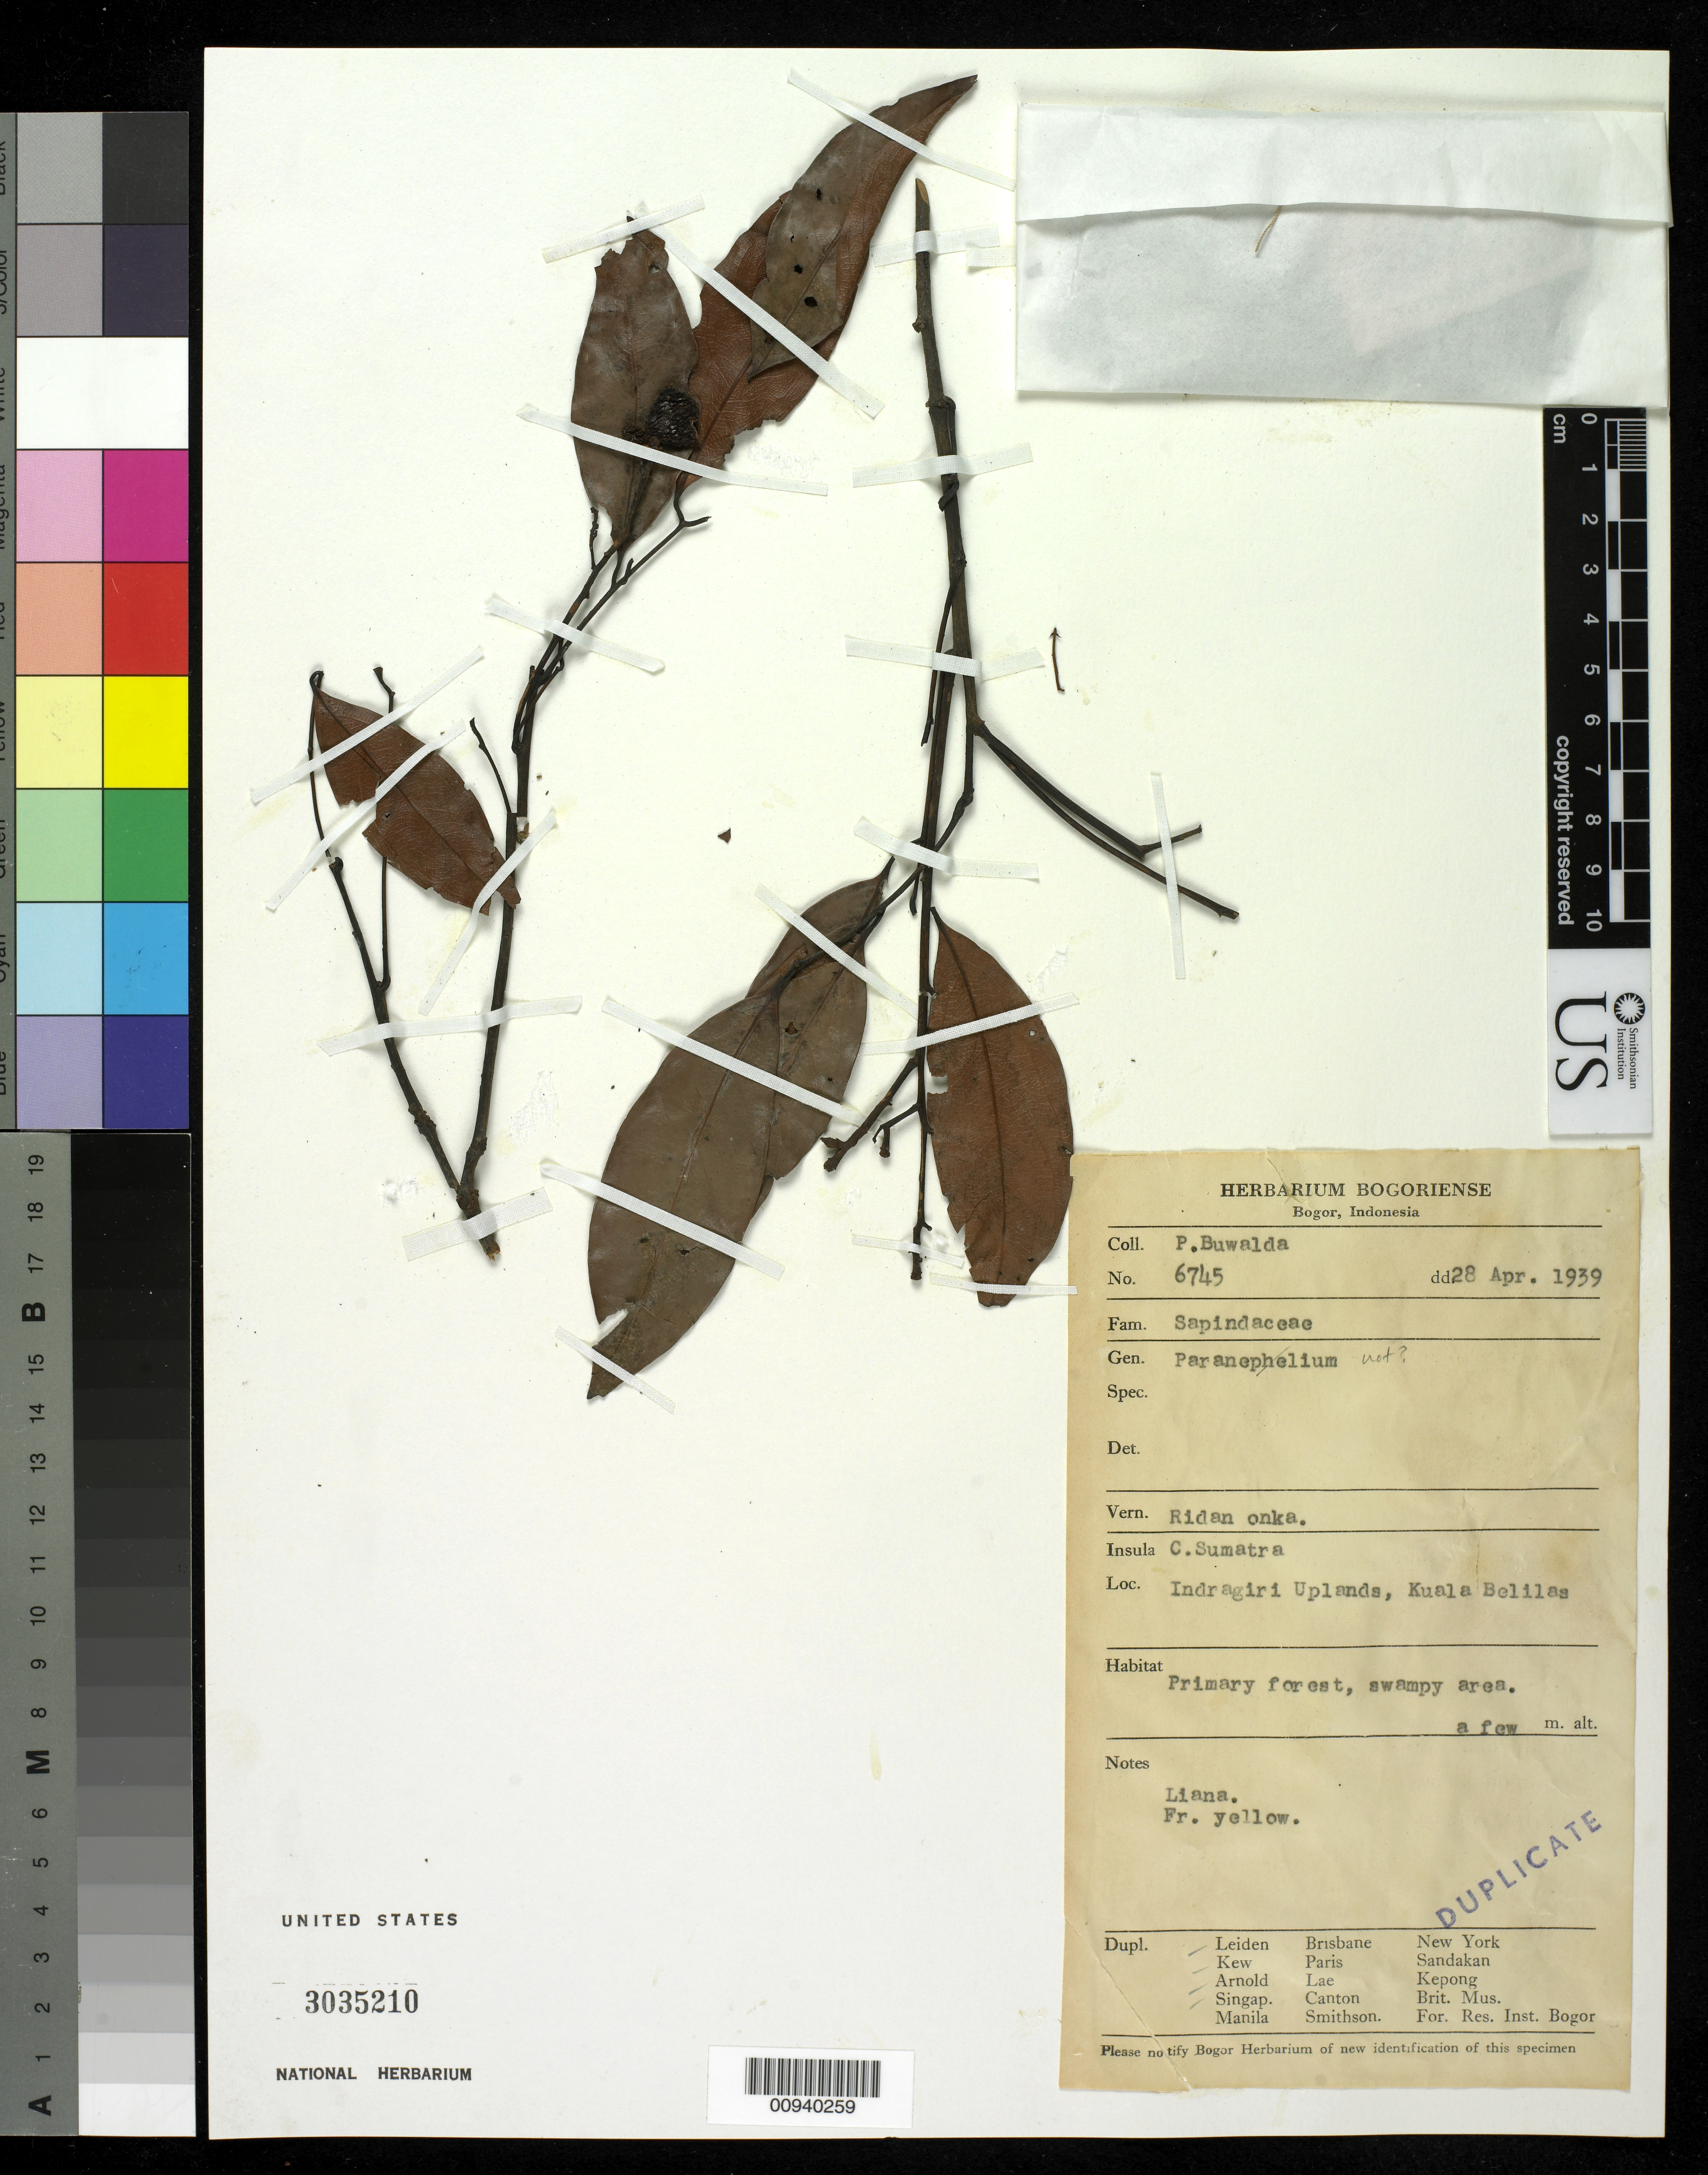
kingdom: Plantae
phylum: Tracheophyta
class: Magnoliopsida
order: Sapindales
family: Sapindaceae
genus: Amesiodendron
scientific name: Amesiodendron sp.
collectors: P. Buwalda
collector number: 6745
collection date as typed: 20 Apr 1939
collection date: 1939-04-20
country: Indonesia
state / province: Sumatra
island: Sumatra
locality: Indragiri uplands, Kuala Belilas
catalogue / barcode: US 3035210